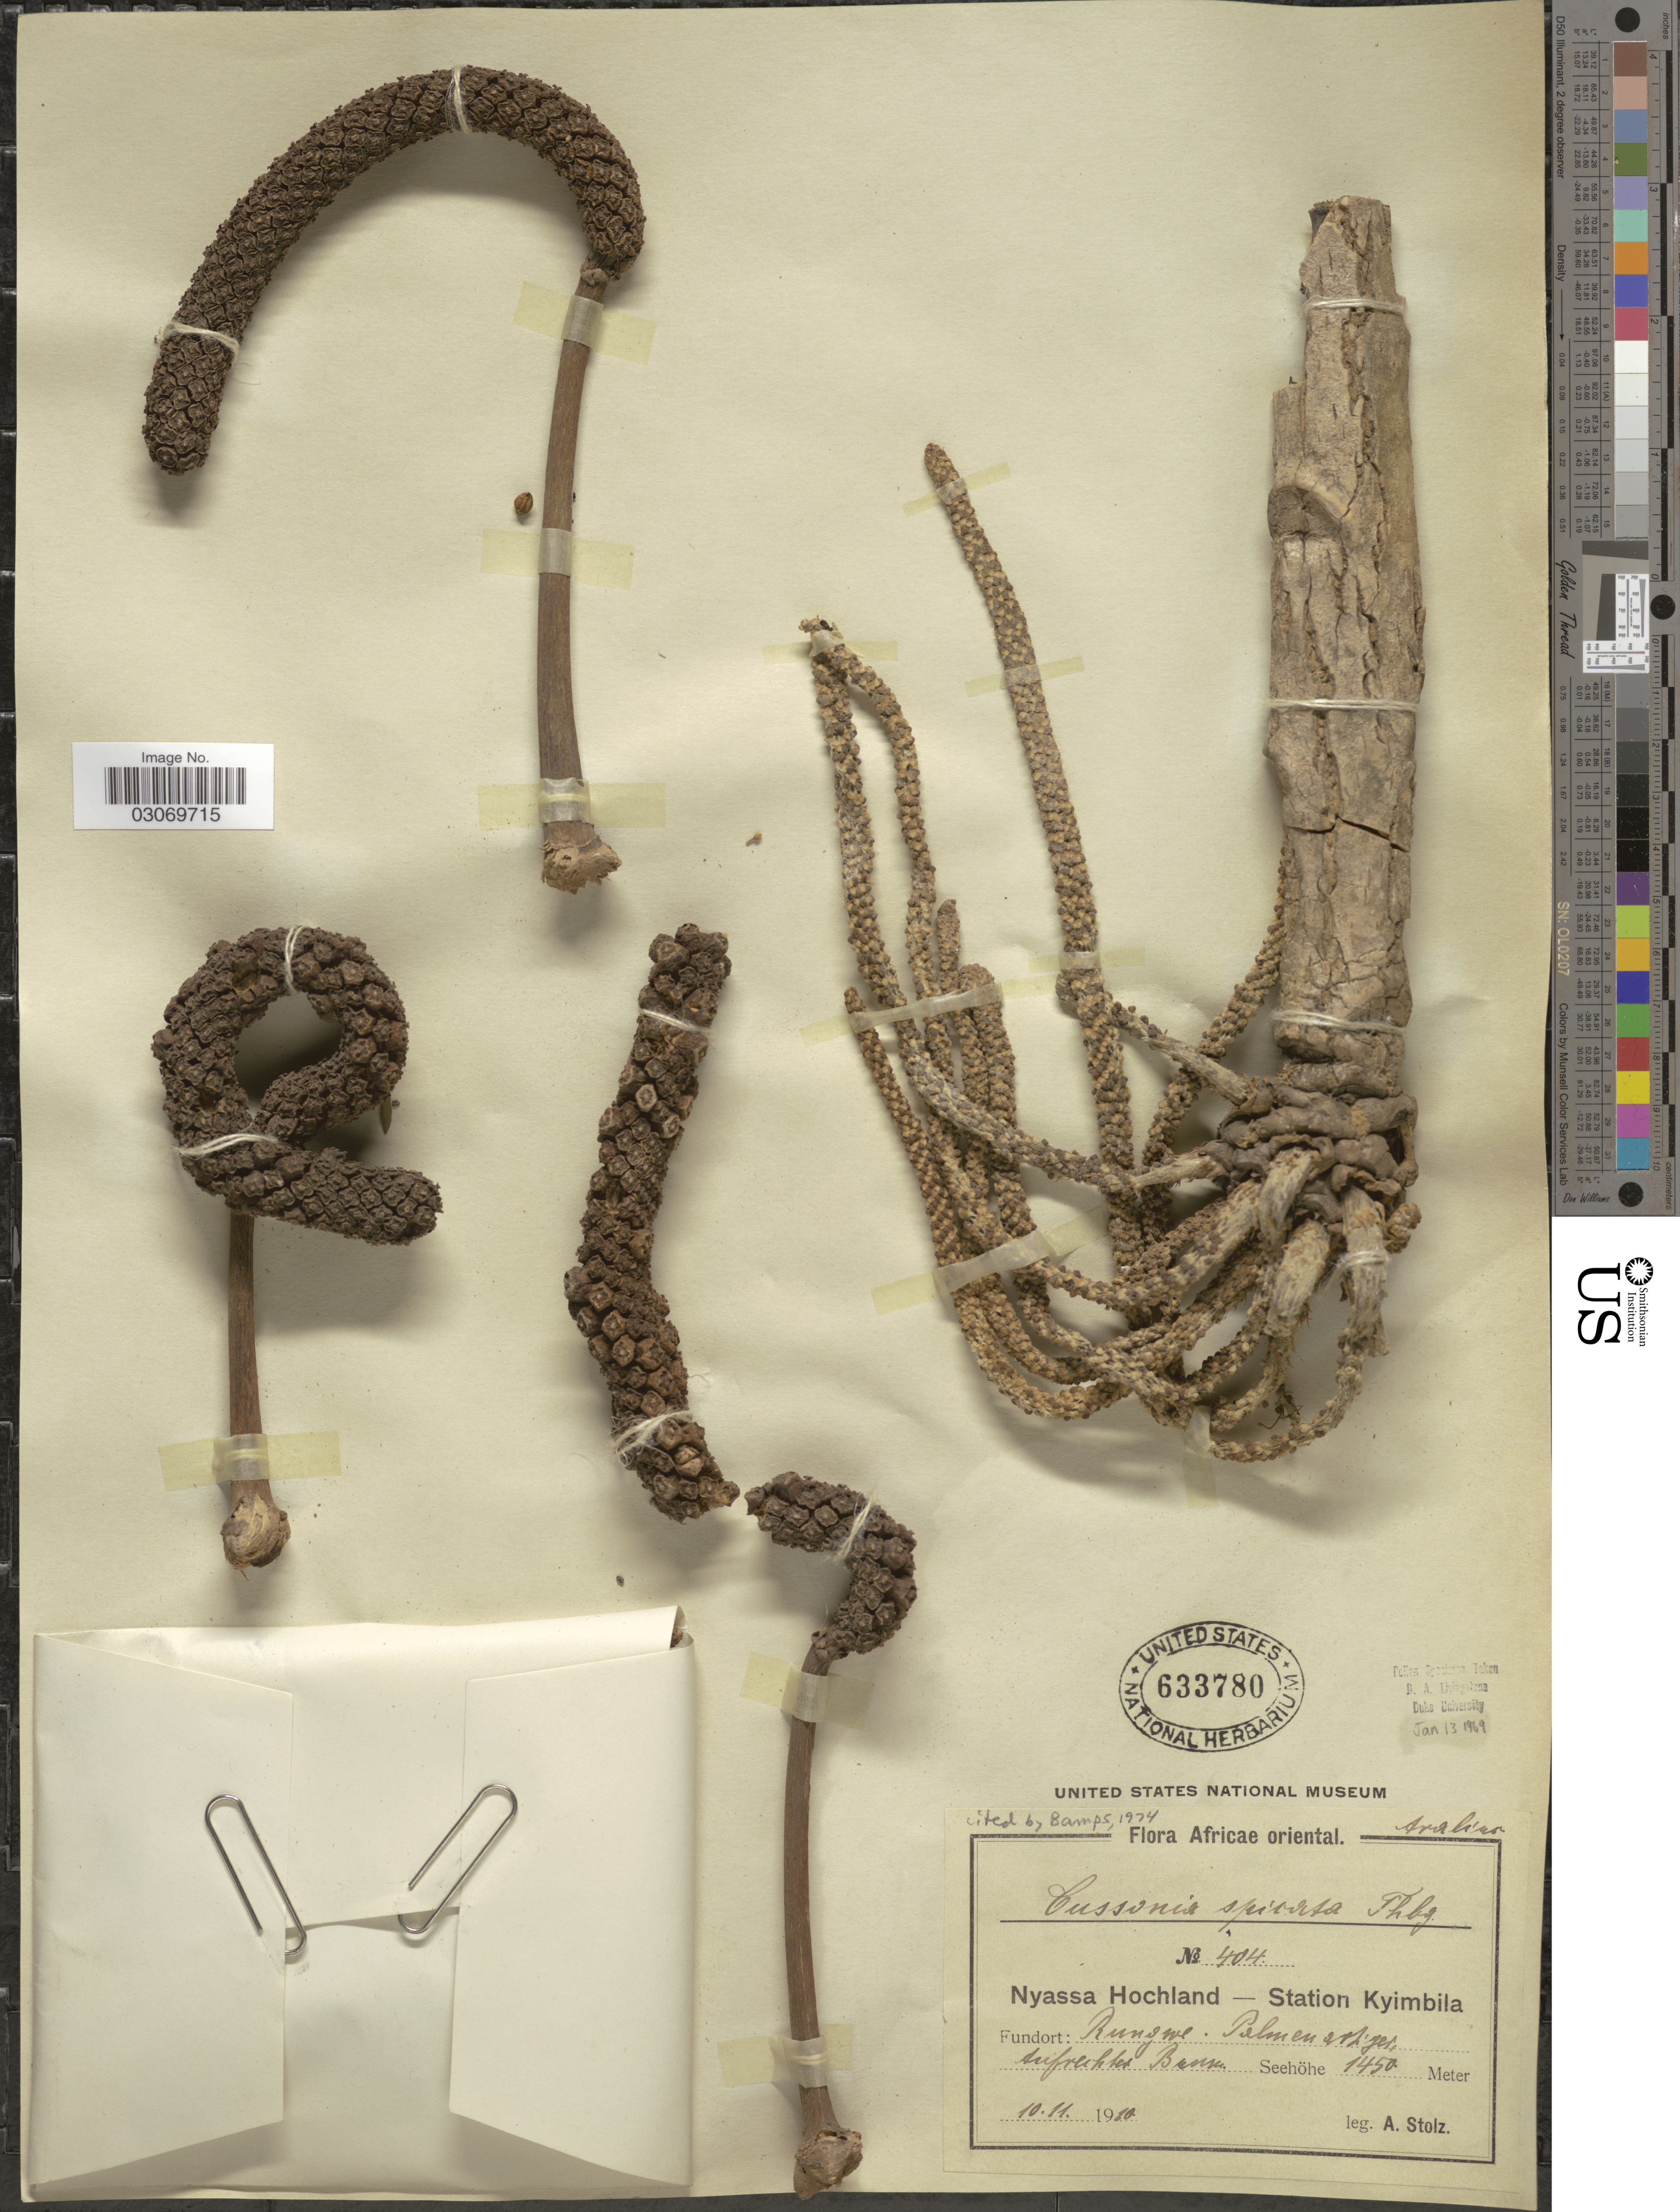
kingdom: Plantae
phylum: Tracheophyta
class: Magnoliopsida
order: Apiales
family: Araliaceae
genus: Cussonia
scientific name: Cussonia spicata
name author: Thunb.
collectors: A. Stolz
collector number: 404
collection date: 1910-11-10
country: Tanzania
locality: Africae oriental, Nyassa Hochland - Station Kyimbila. Fundort: Rungwe.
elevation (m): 1450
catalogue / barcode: US 633780